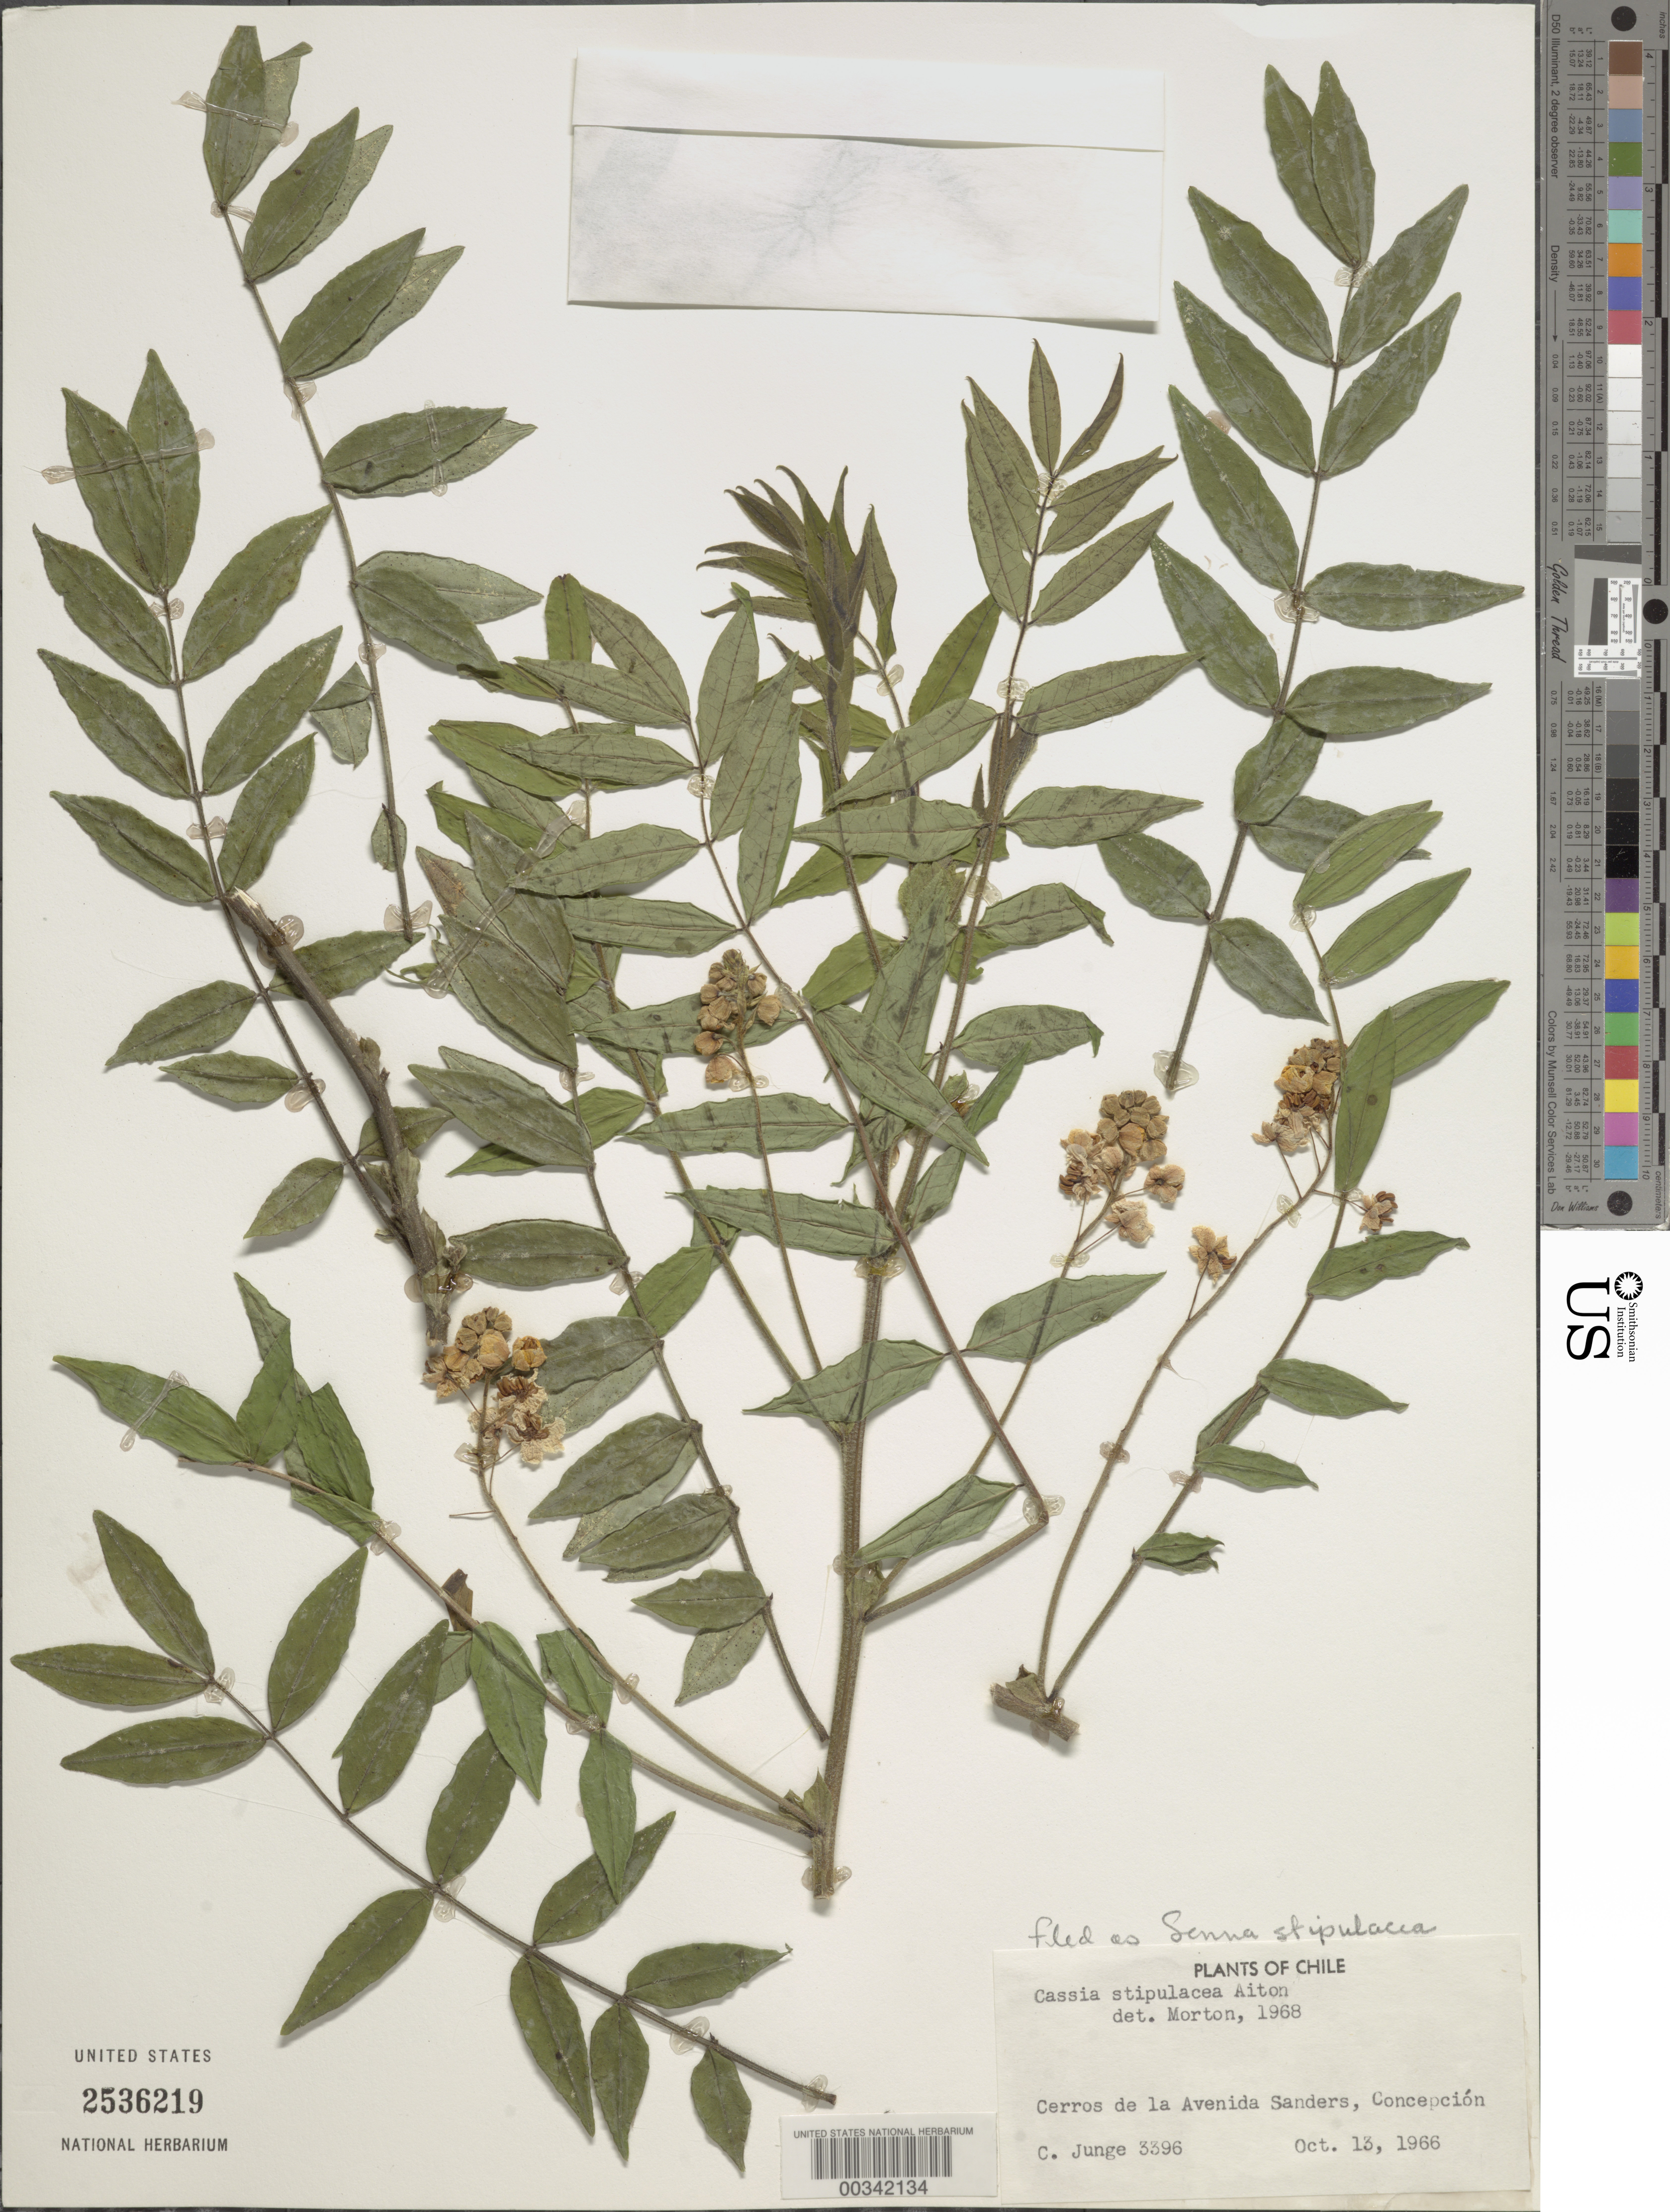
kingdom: Plantae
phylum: Tracheophyta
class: Magnoliopsida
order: Fabales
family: Fabaceae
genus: Senna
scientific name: Senna stipulacea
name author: (Aiton) H.S. Irwin & Barneby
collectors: C. Junge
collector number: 3396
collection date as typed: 13 Oct 1966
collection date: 1966-10-13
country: Chile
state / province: Bio-Bío (VIII)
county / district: Concepción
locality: Cerros de la avenida sanders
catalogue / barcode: US 2536219